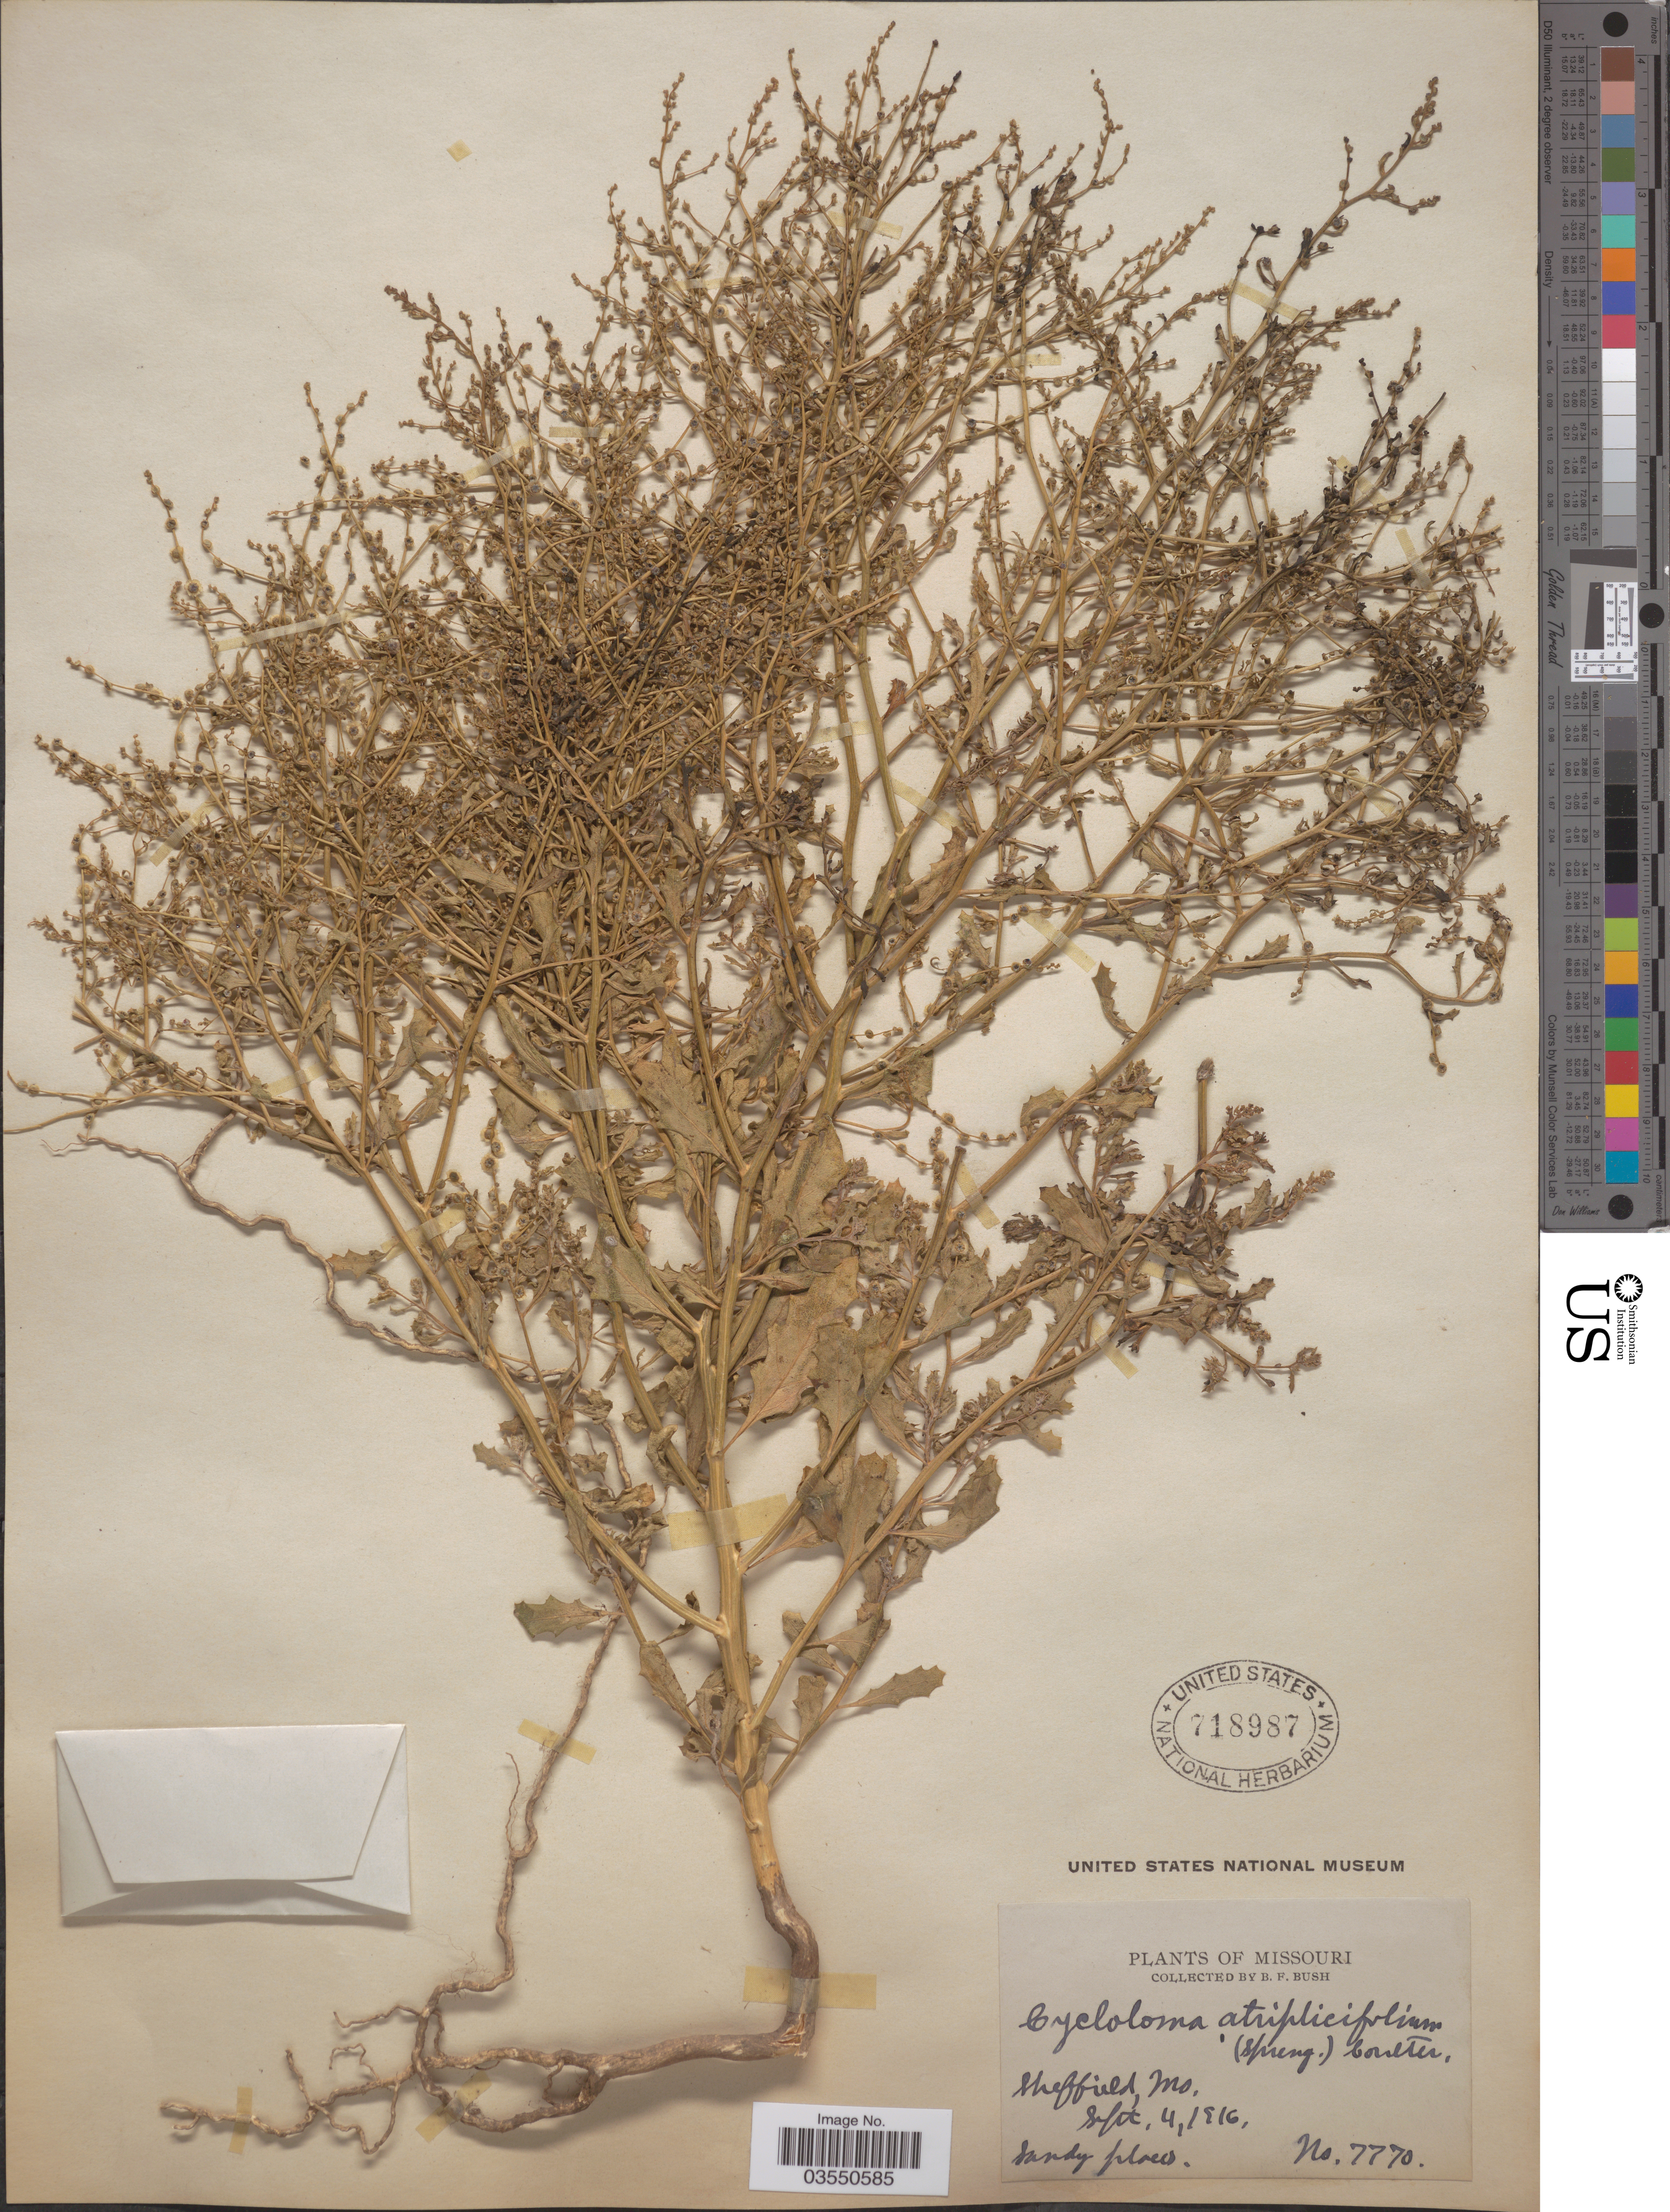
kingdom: Plantae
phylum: Tracheophyta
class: Magnoliopsida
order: Caryophyllales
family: Amaranthaceae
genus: Dysphania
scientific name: Dysphania atriplicifolia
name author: (Spreng.) G. Kadereit et al.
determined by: U.S. National Herbarium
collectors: B. F. Bush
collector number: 7770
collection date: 1916-09-04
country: United States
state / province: Missouri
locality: Sheffield.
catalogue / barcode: US 718987